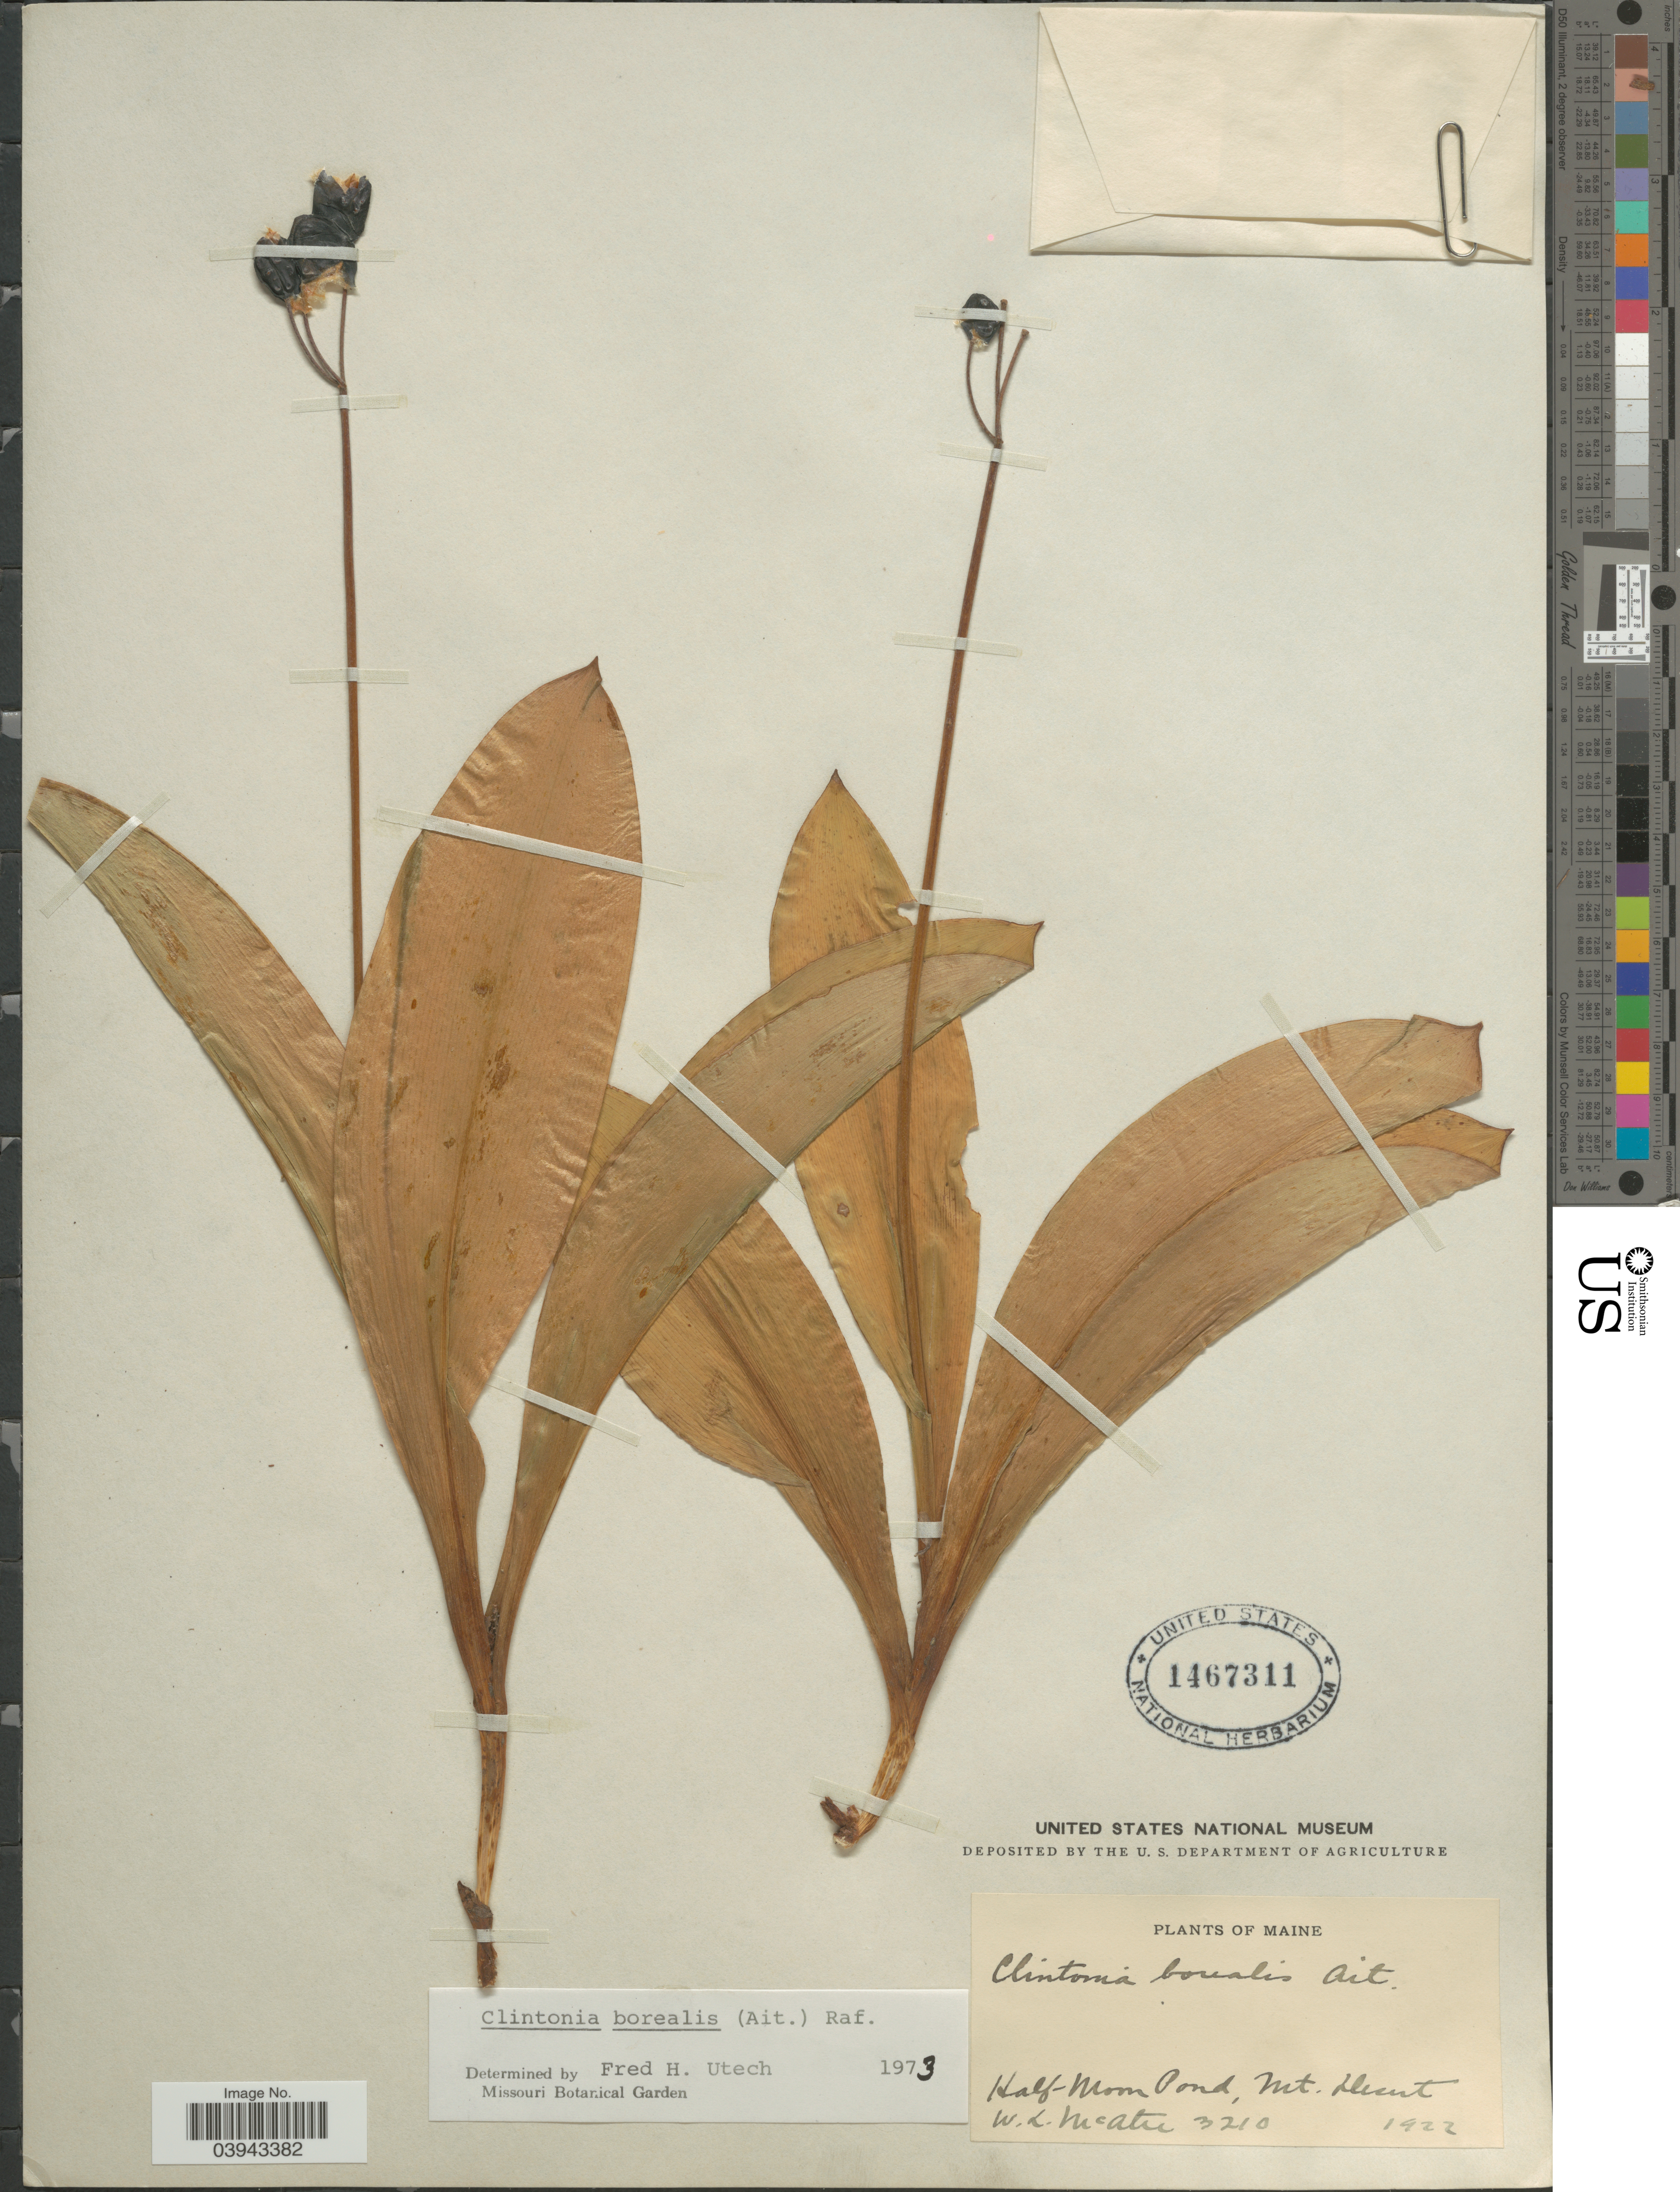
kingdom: Plantae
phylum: Tracheophyta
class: Liliopsida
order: Liliales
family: Liliaceae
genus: Clintonia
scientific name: Clintonia borealis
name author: (Aiton) Raf.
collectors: W. McAtee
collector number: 3210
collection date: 1922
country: United States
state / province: Maine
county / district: Hancock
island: Mt. Desert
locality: Half-Moon Pond, Mt. Desert.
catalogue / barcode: US 1467311